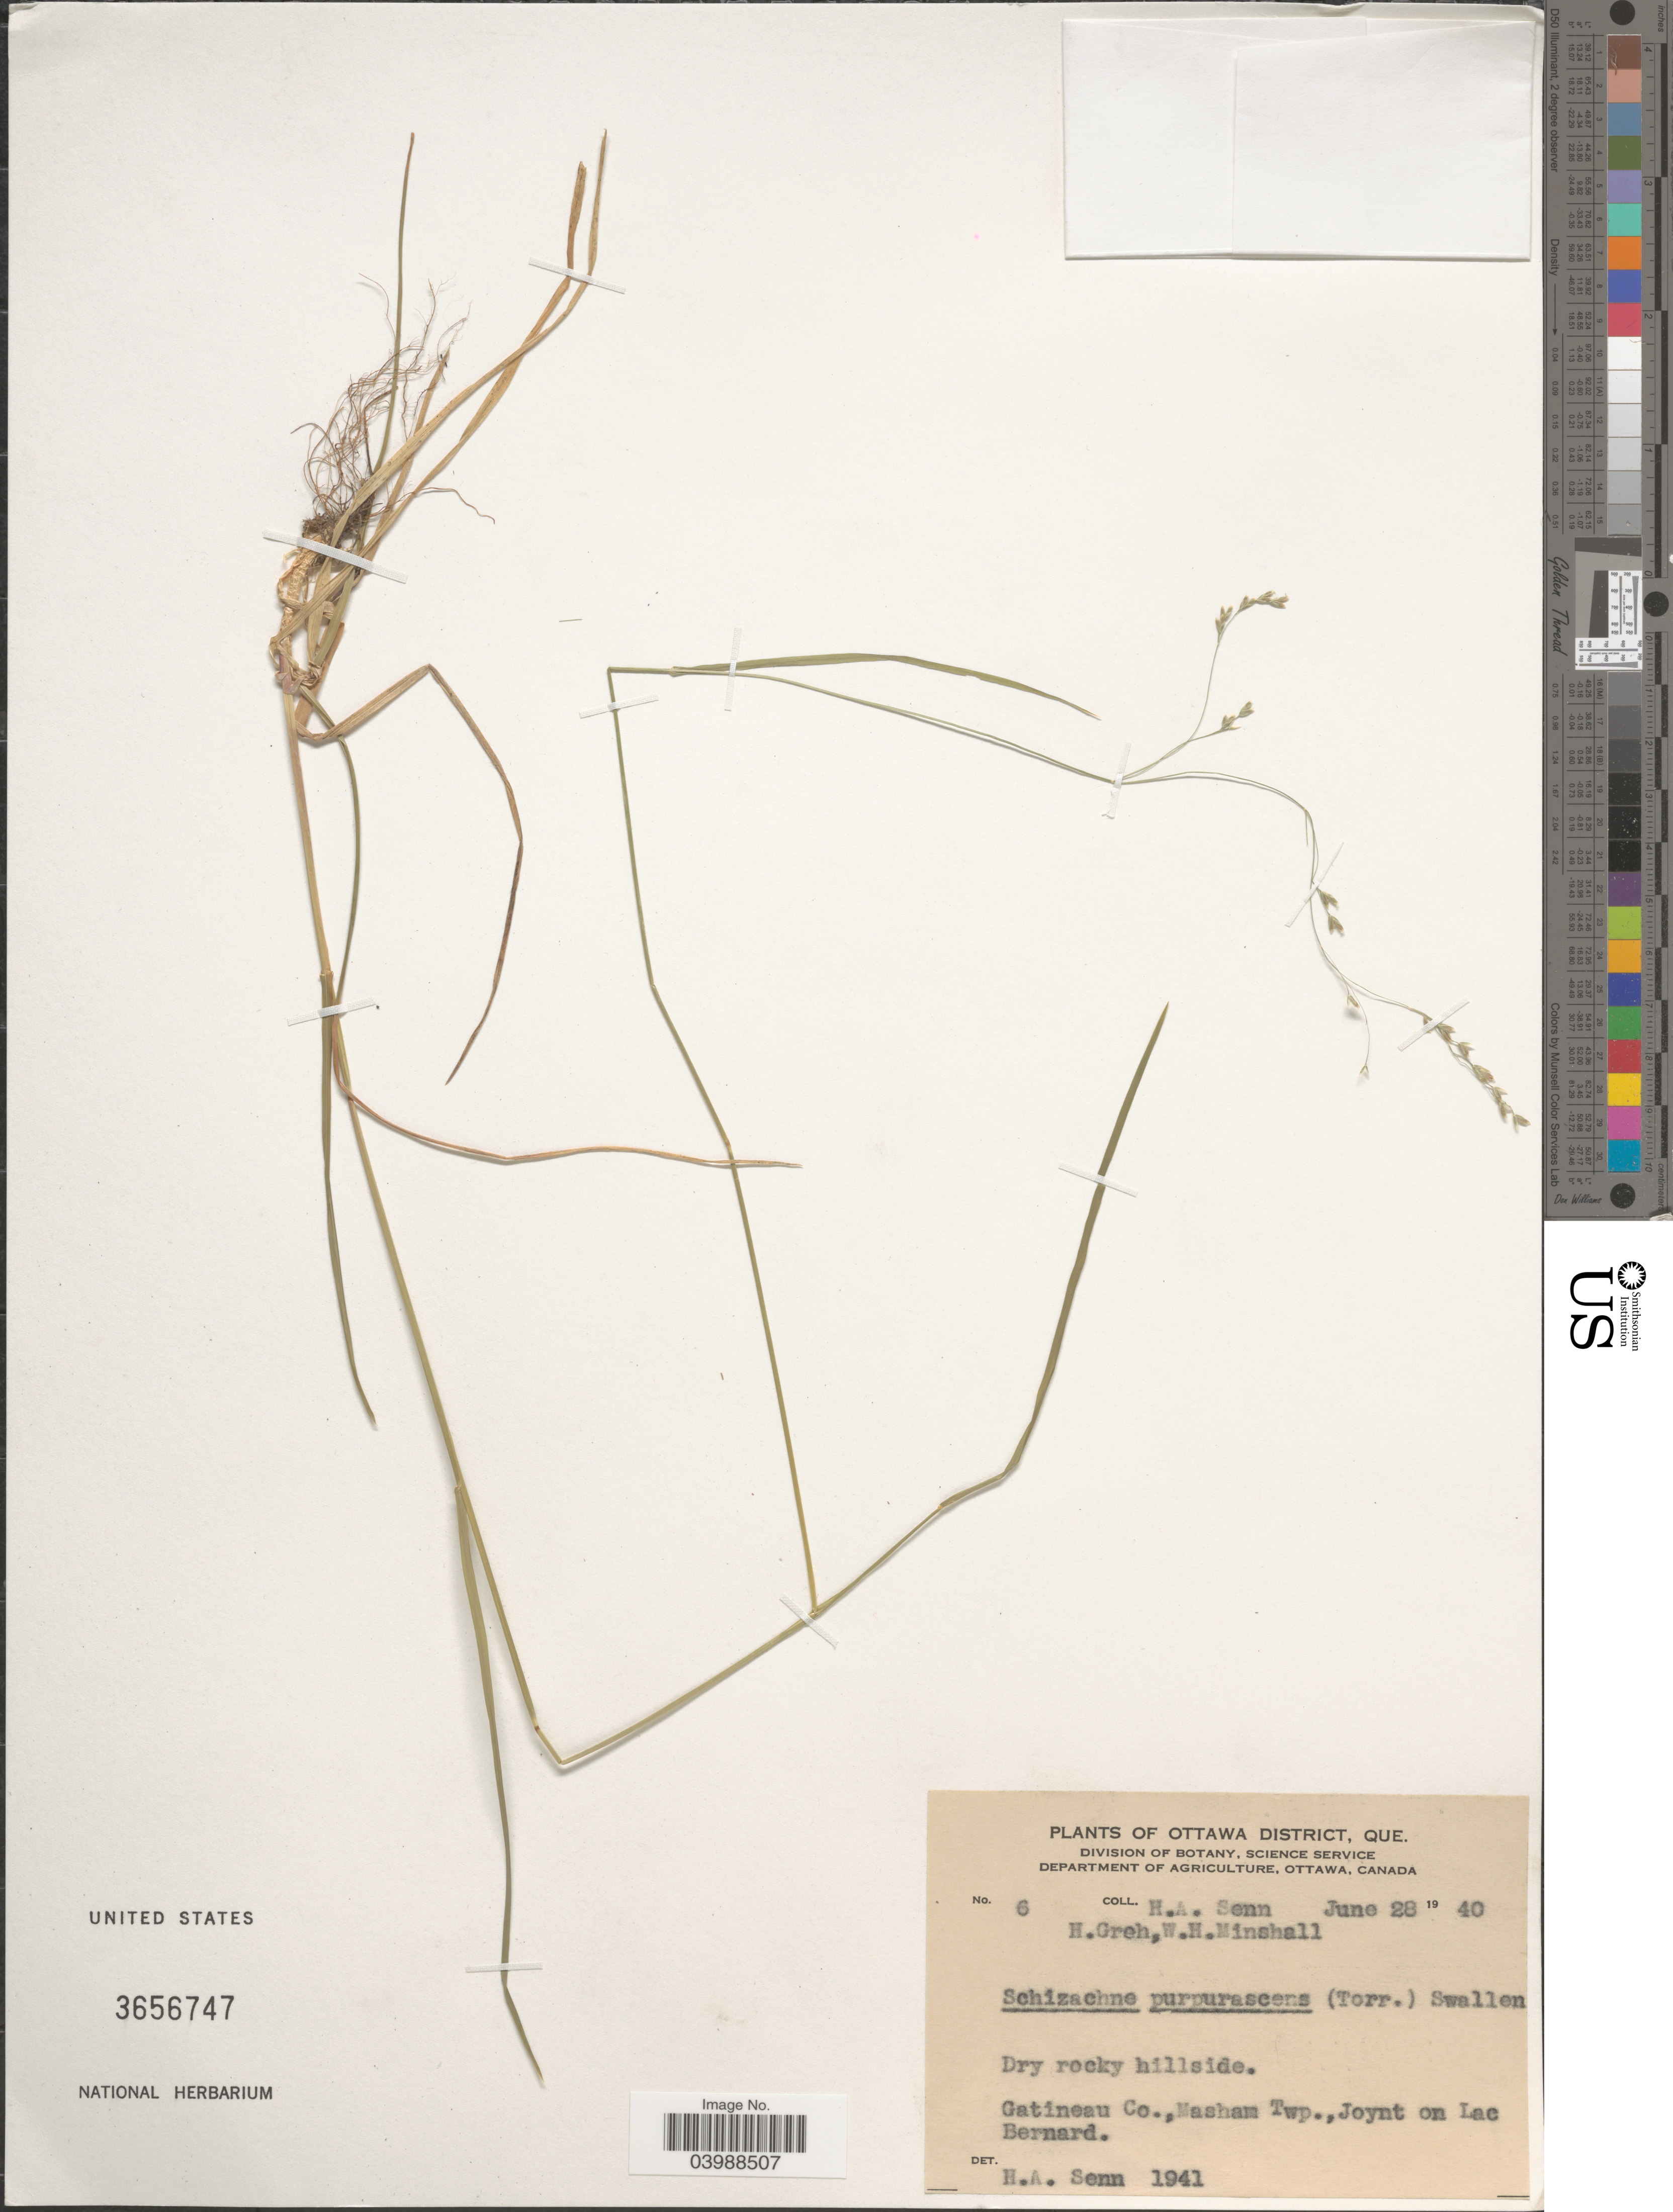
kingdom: Plantae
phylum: Tracheophyta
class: Liliopsida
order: Poales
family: Poaceae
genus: Schizachne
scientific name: Schizachne purpurascens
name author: (Torr.) Swallen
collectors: H. Senn, H. Greh & W. Minshall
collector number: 6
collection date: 1940-06-28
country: Canada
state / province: Quebec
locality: Ottawa District. Gatineau Co., Masham Twp., Joynt on Lac Bernard.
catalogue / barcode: US 3656747